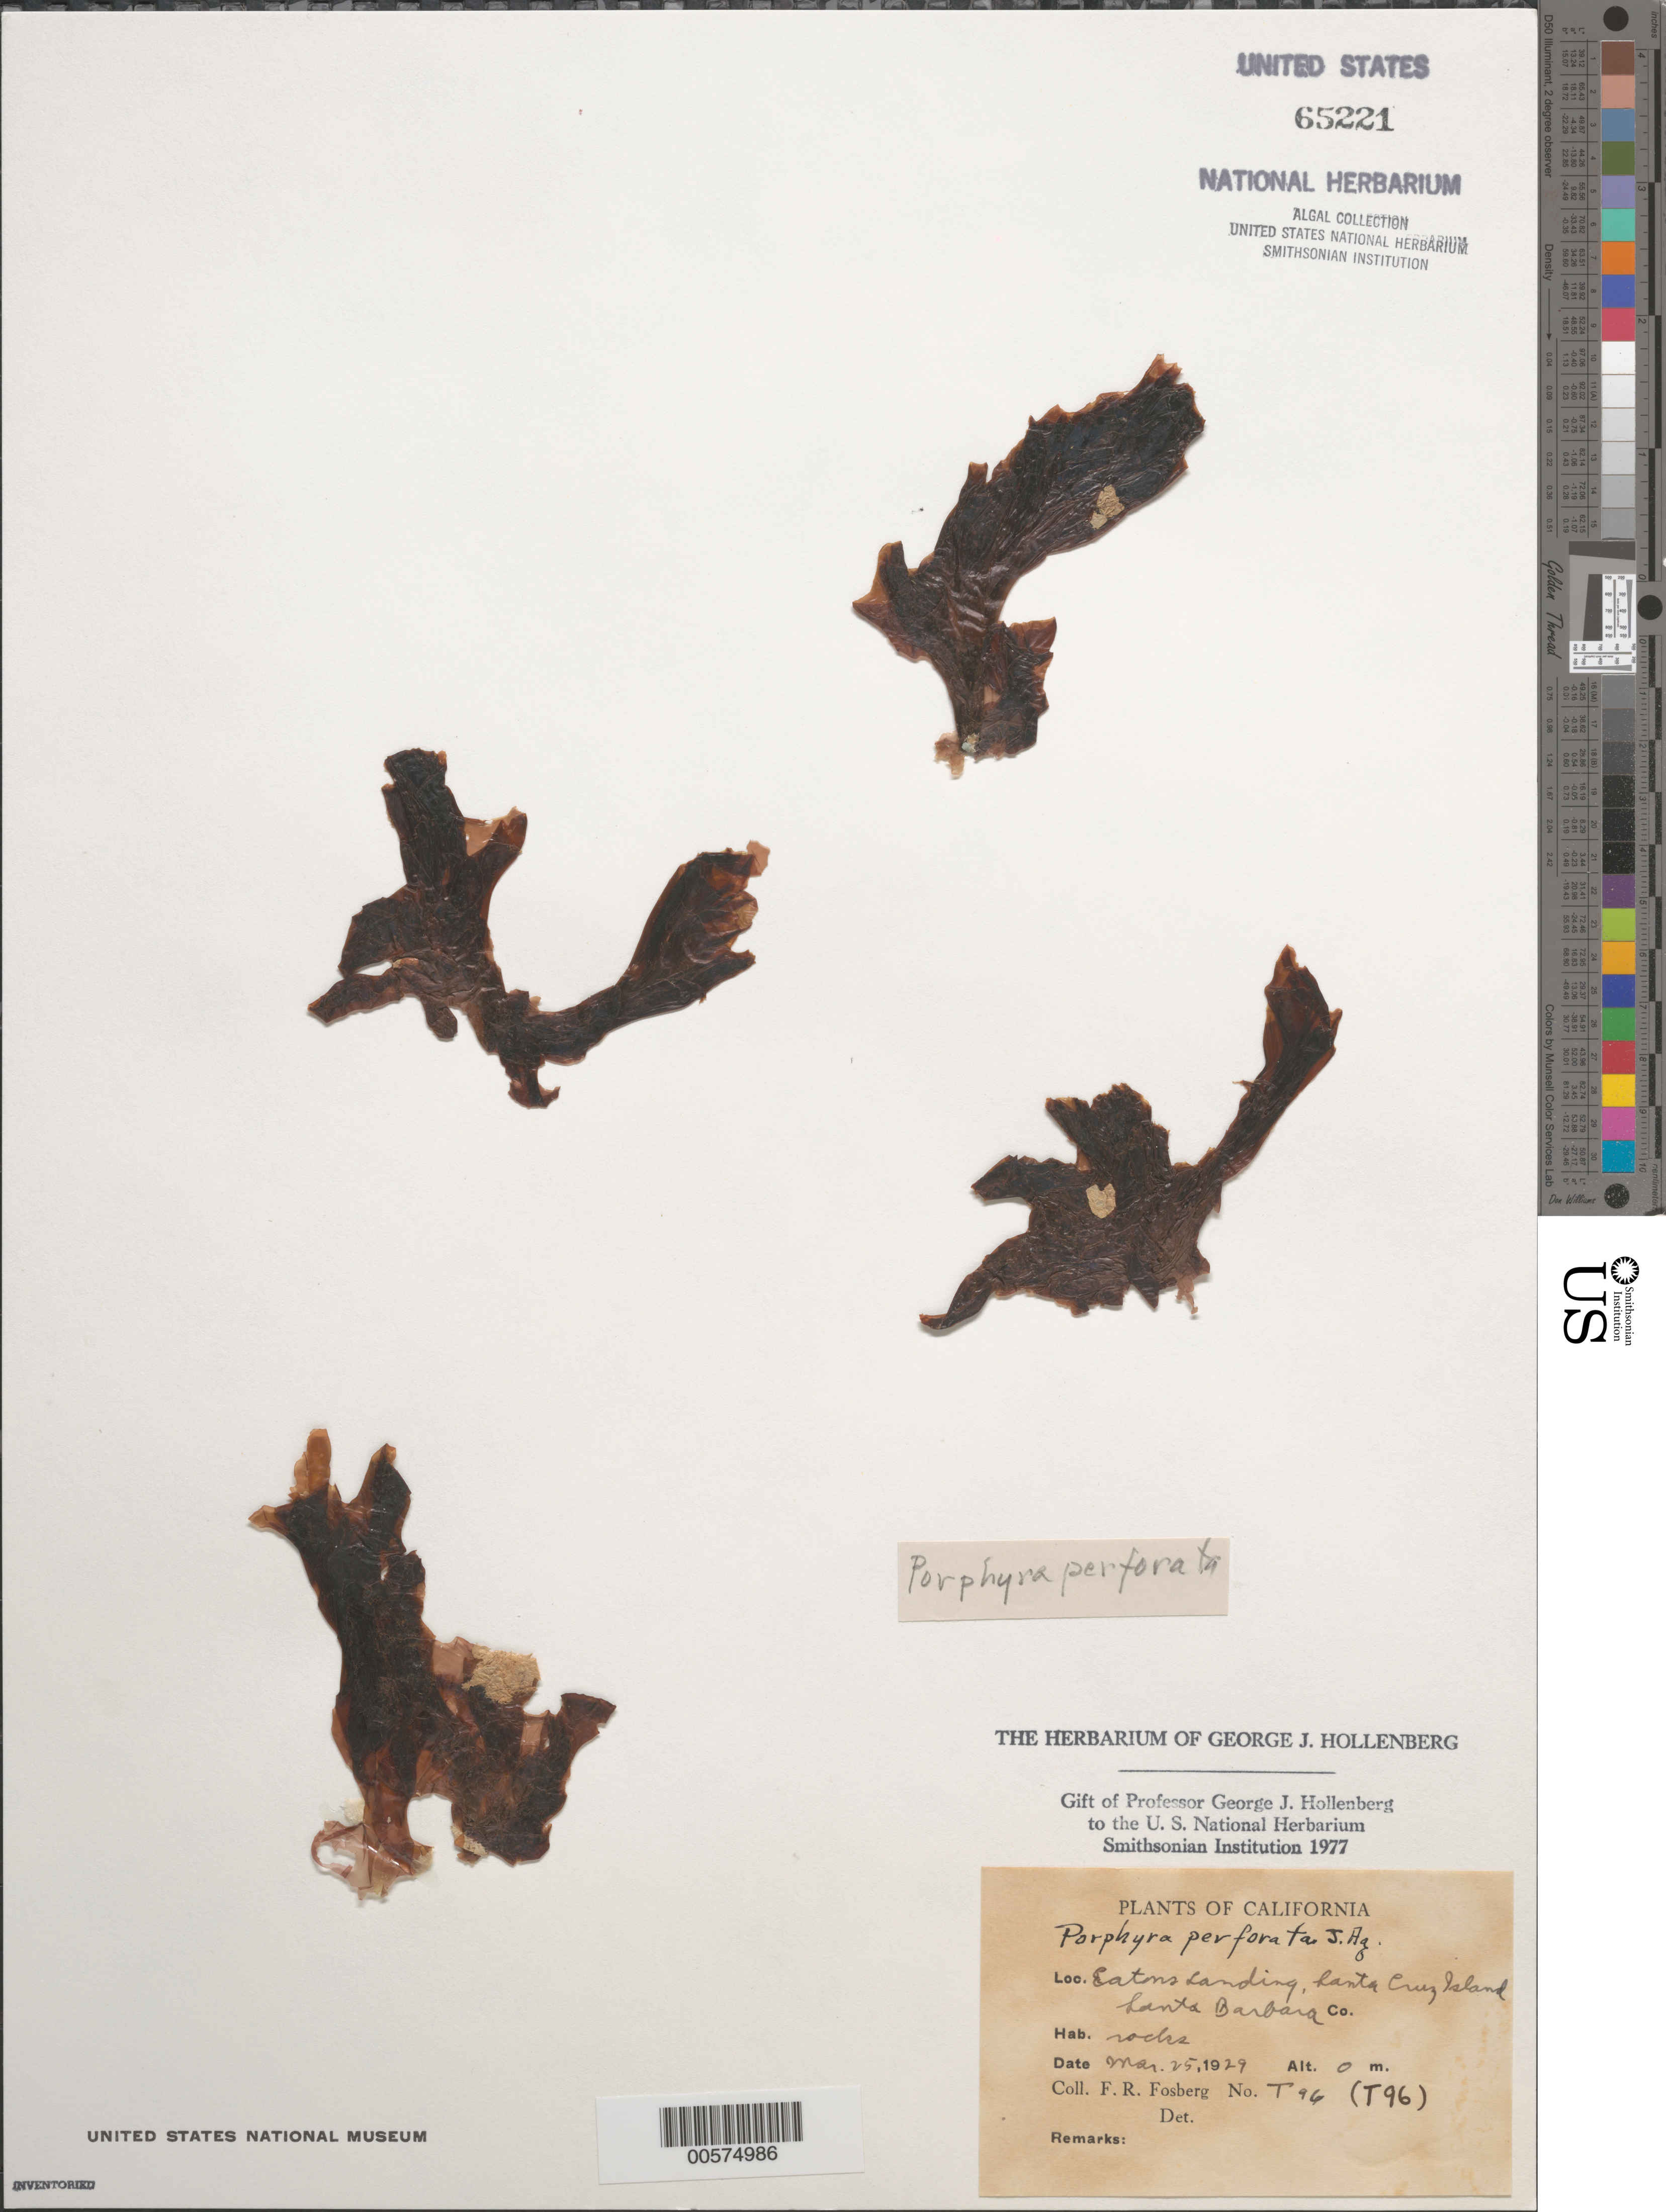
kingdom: Plantae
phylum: Rhodophyta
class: Bangiophyceae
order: Bangiales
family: Bangiaceae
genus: Pyropia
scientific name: Pyropia perforata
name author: (J. Agardh) S.C. Lindstrom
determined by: Algae name updating Project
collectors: F. R. Fosberg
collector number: T96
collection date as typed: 25 Mar 1929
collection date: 1929-03-25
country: United States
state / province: California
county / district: Santa Barbara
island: Santa Cruz Island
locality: Eatons Landing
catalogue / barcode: US 65221